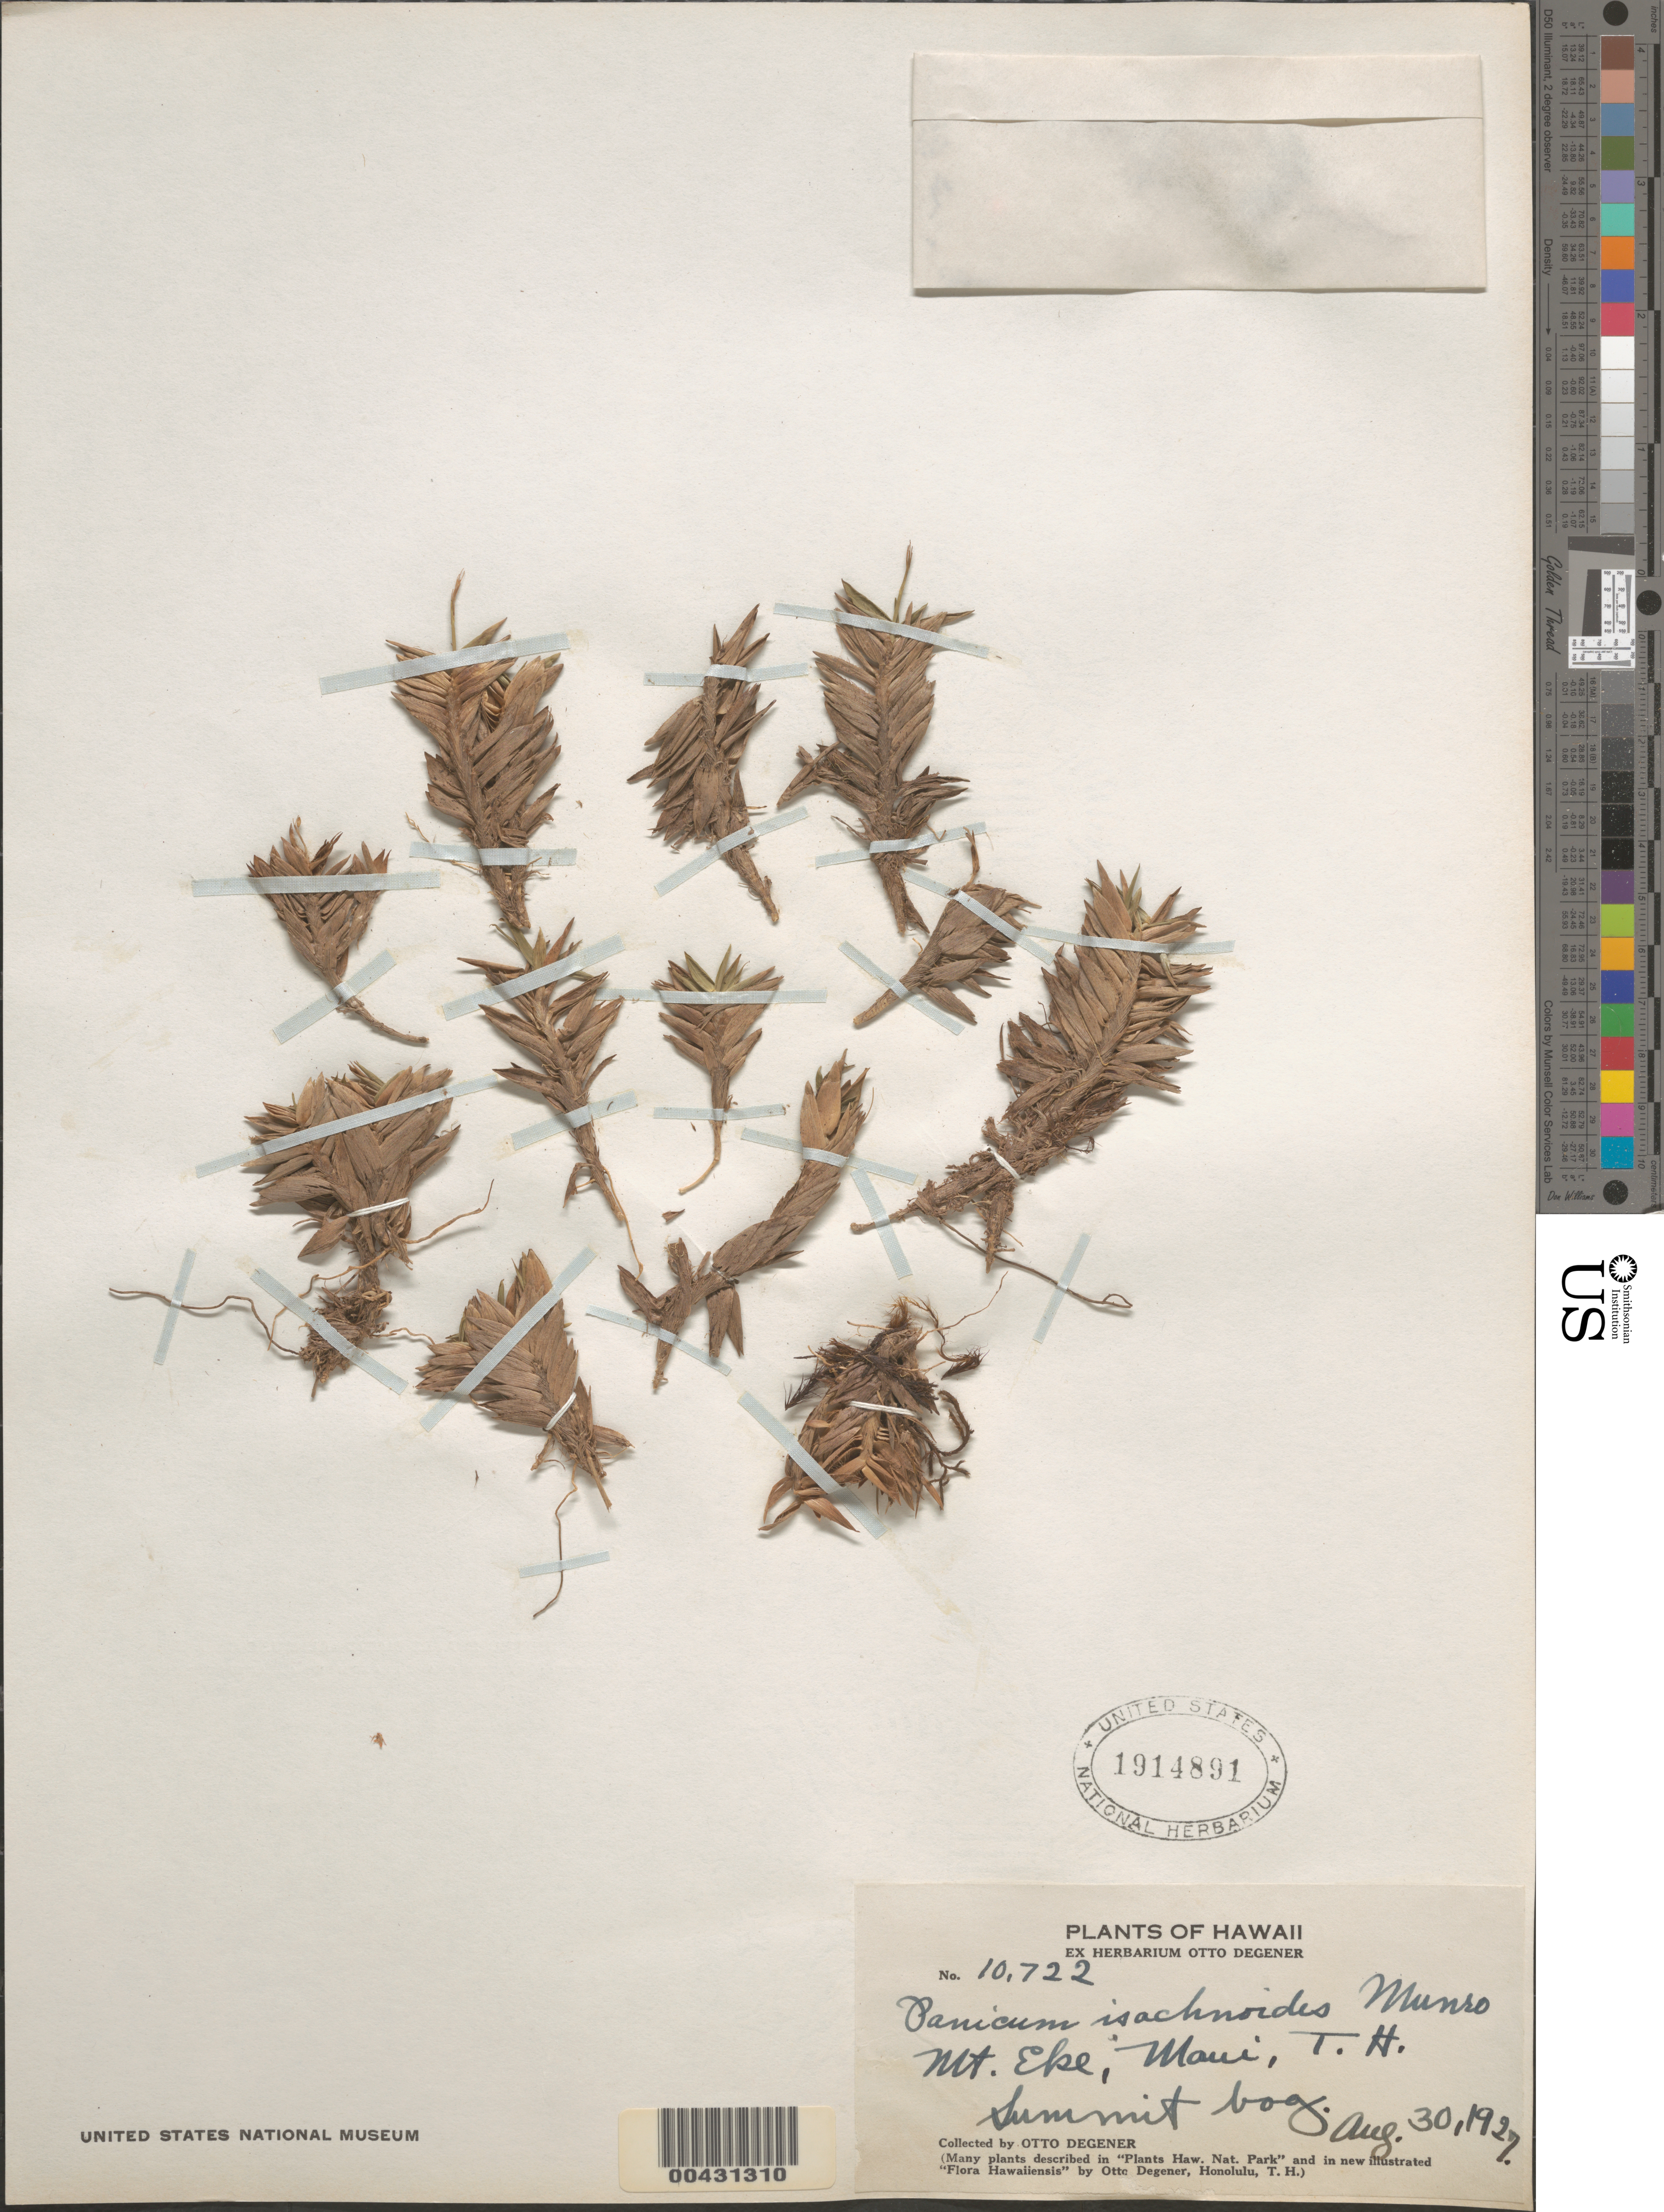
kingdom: Plantae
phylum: Tracheophyta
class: Liliopsida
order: Poales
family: Poaceae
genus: Dichanthelium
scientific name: Dichanthelium isachnoides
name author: (Munro ex Hillebr.) C.A. Clark & Gould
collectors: O. Degener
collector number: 10722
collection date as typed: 30 Aug 1927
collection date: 1927-08-30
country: United States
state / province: Hawaii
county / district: Maui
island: Maui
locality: Mount Eke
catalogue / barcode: US 1914891